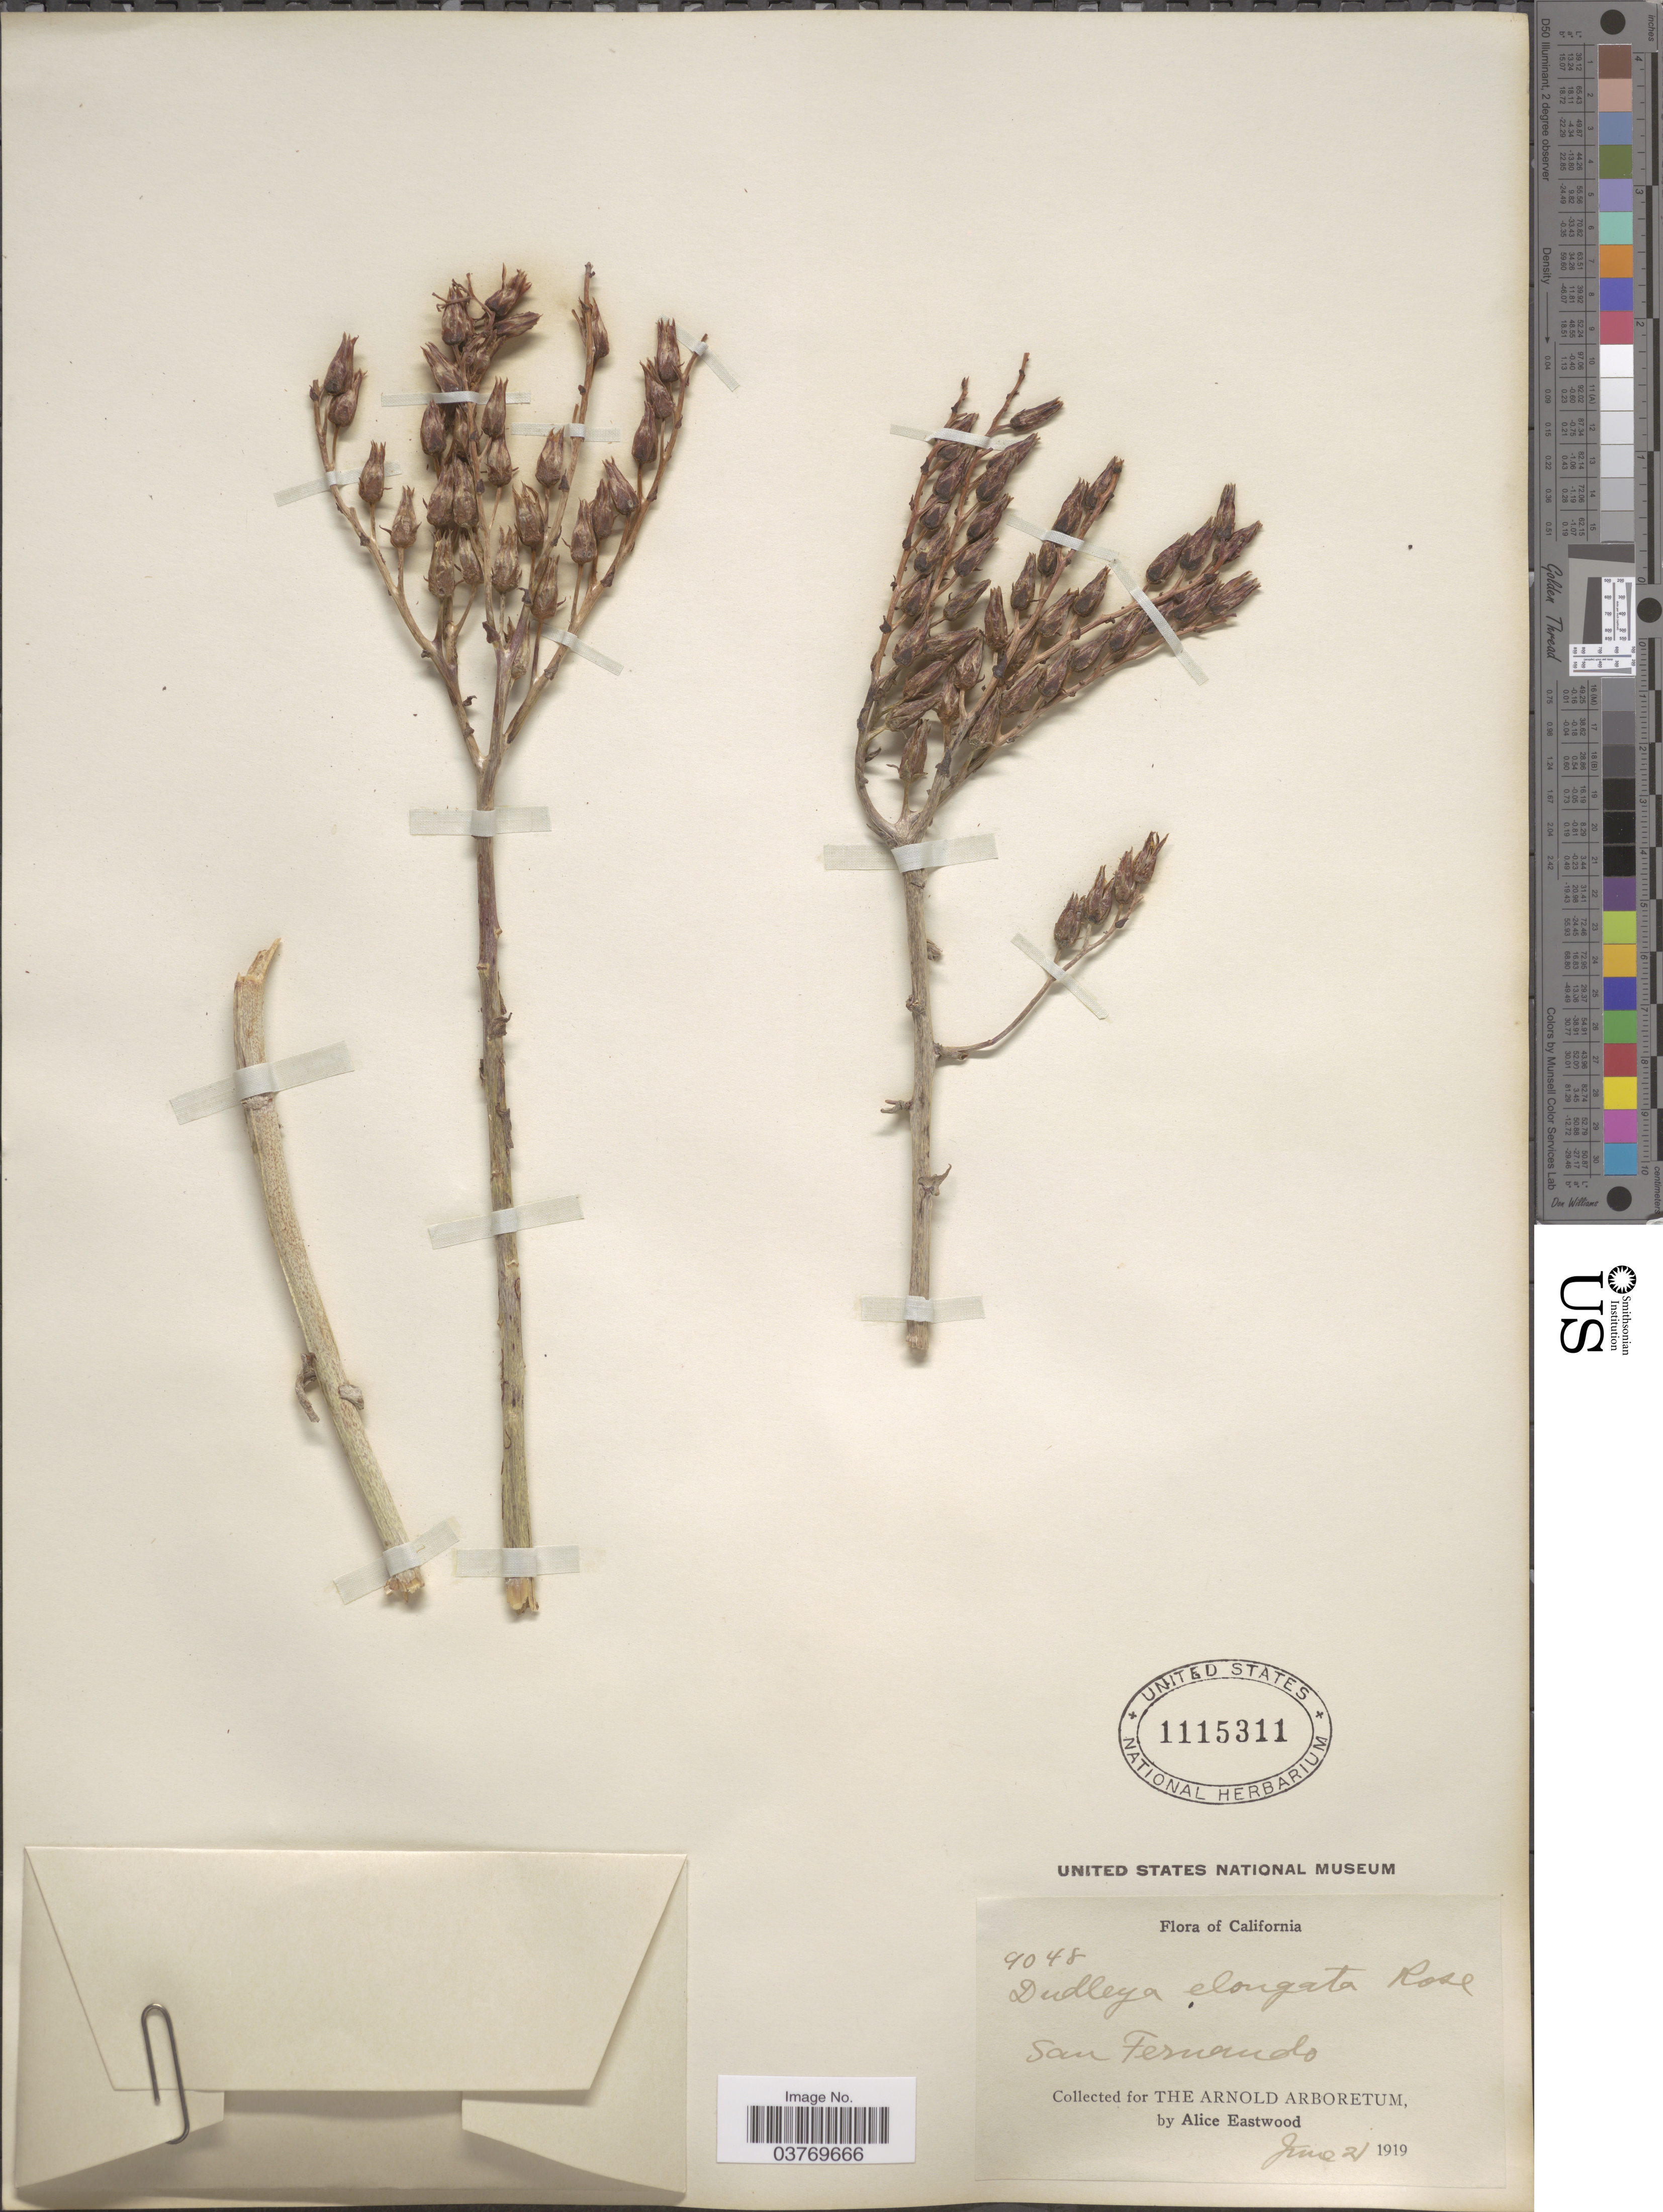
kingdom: Plantae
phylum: Tracheophyta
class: Magnoliopsida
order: Saxifragales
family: Crassulaceae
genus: Dudleya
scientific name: Dudleya elongata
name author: Rose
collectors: A. Eastwood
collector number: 9048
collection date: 1919-06-21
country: United States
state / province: California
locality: San Fernando.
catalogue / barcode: US 1115311